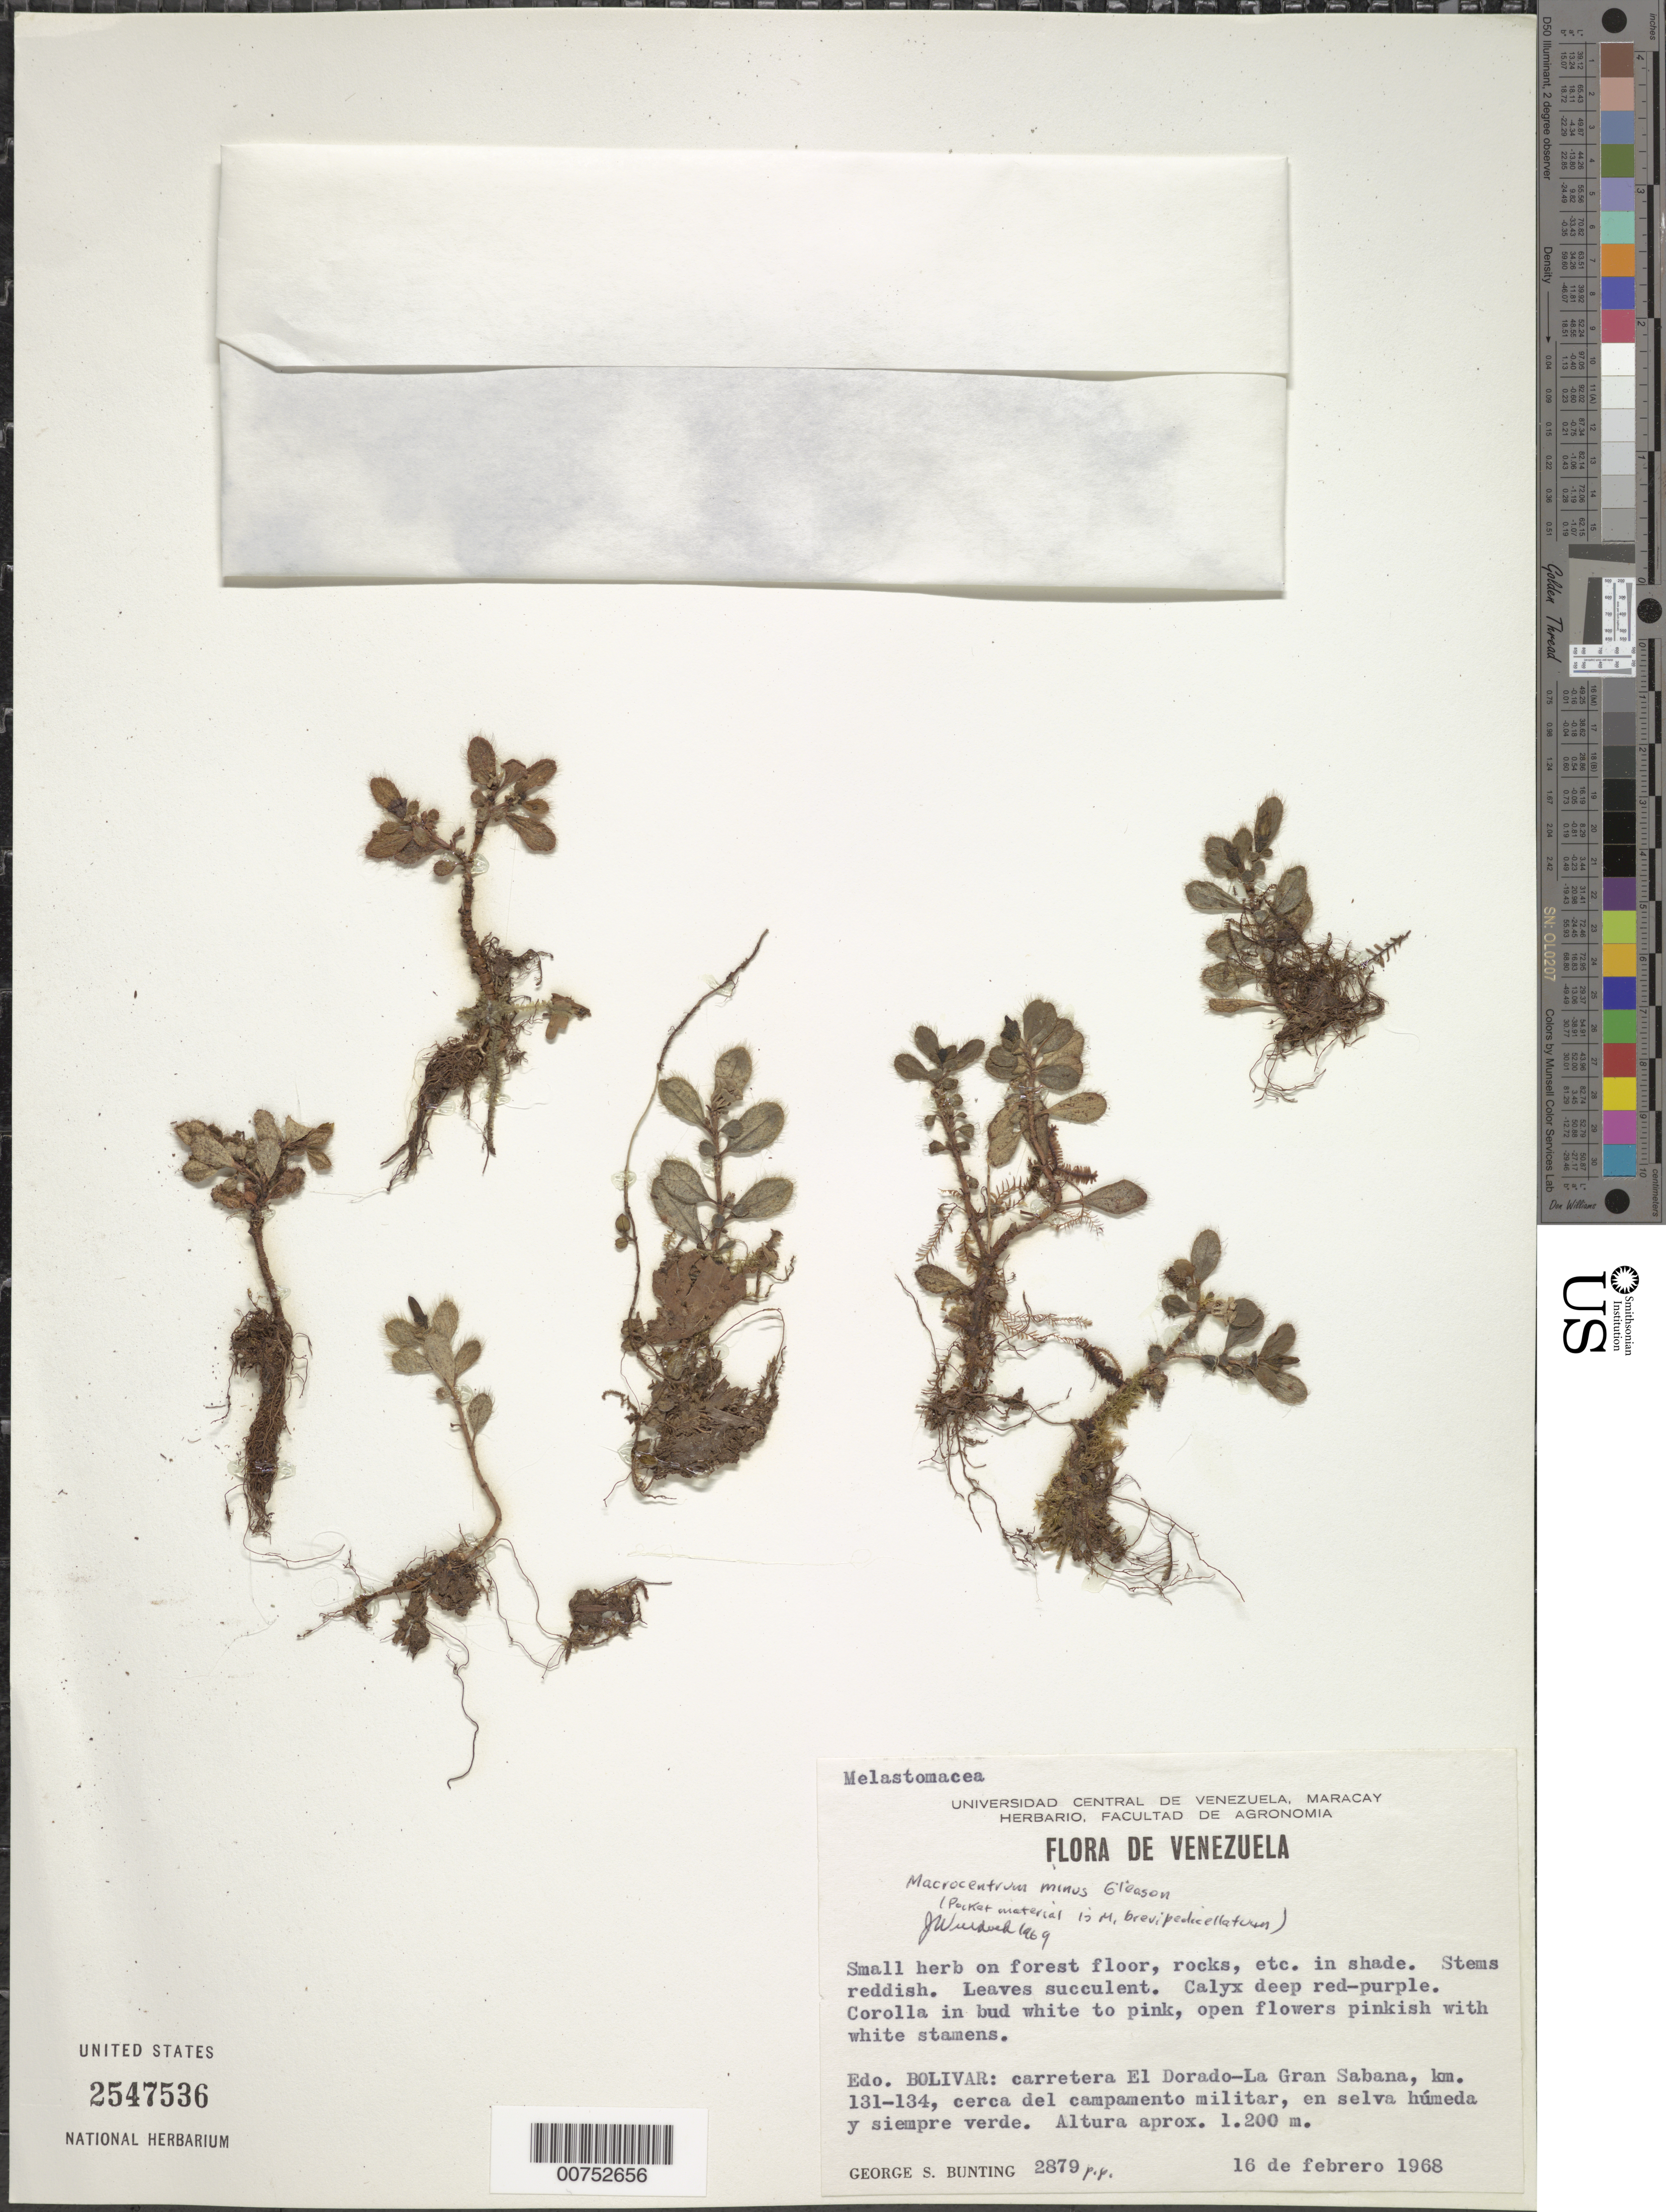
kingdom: Plantae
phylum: Tracheophyta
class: Magnoliopsida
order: Myrtales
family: Melastomataceae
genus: Macrocentrum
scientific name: Macrocentrum minus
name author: Gleason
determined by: Wurdack, John J., (US), US (UNITED STATES)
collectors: G. S. Bunting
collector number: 2879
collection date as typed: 18-Feb-68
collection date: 1968-02-18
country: Venezuela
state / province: Bolívar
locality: El Dorado-La Gran Sabana road, km 131-134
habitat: Wet, evergreen forest; on forest floor, rocks, etc in shade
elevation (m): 1200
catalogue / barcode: US 2547536